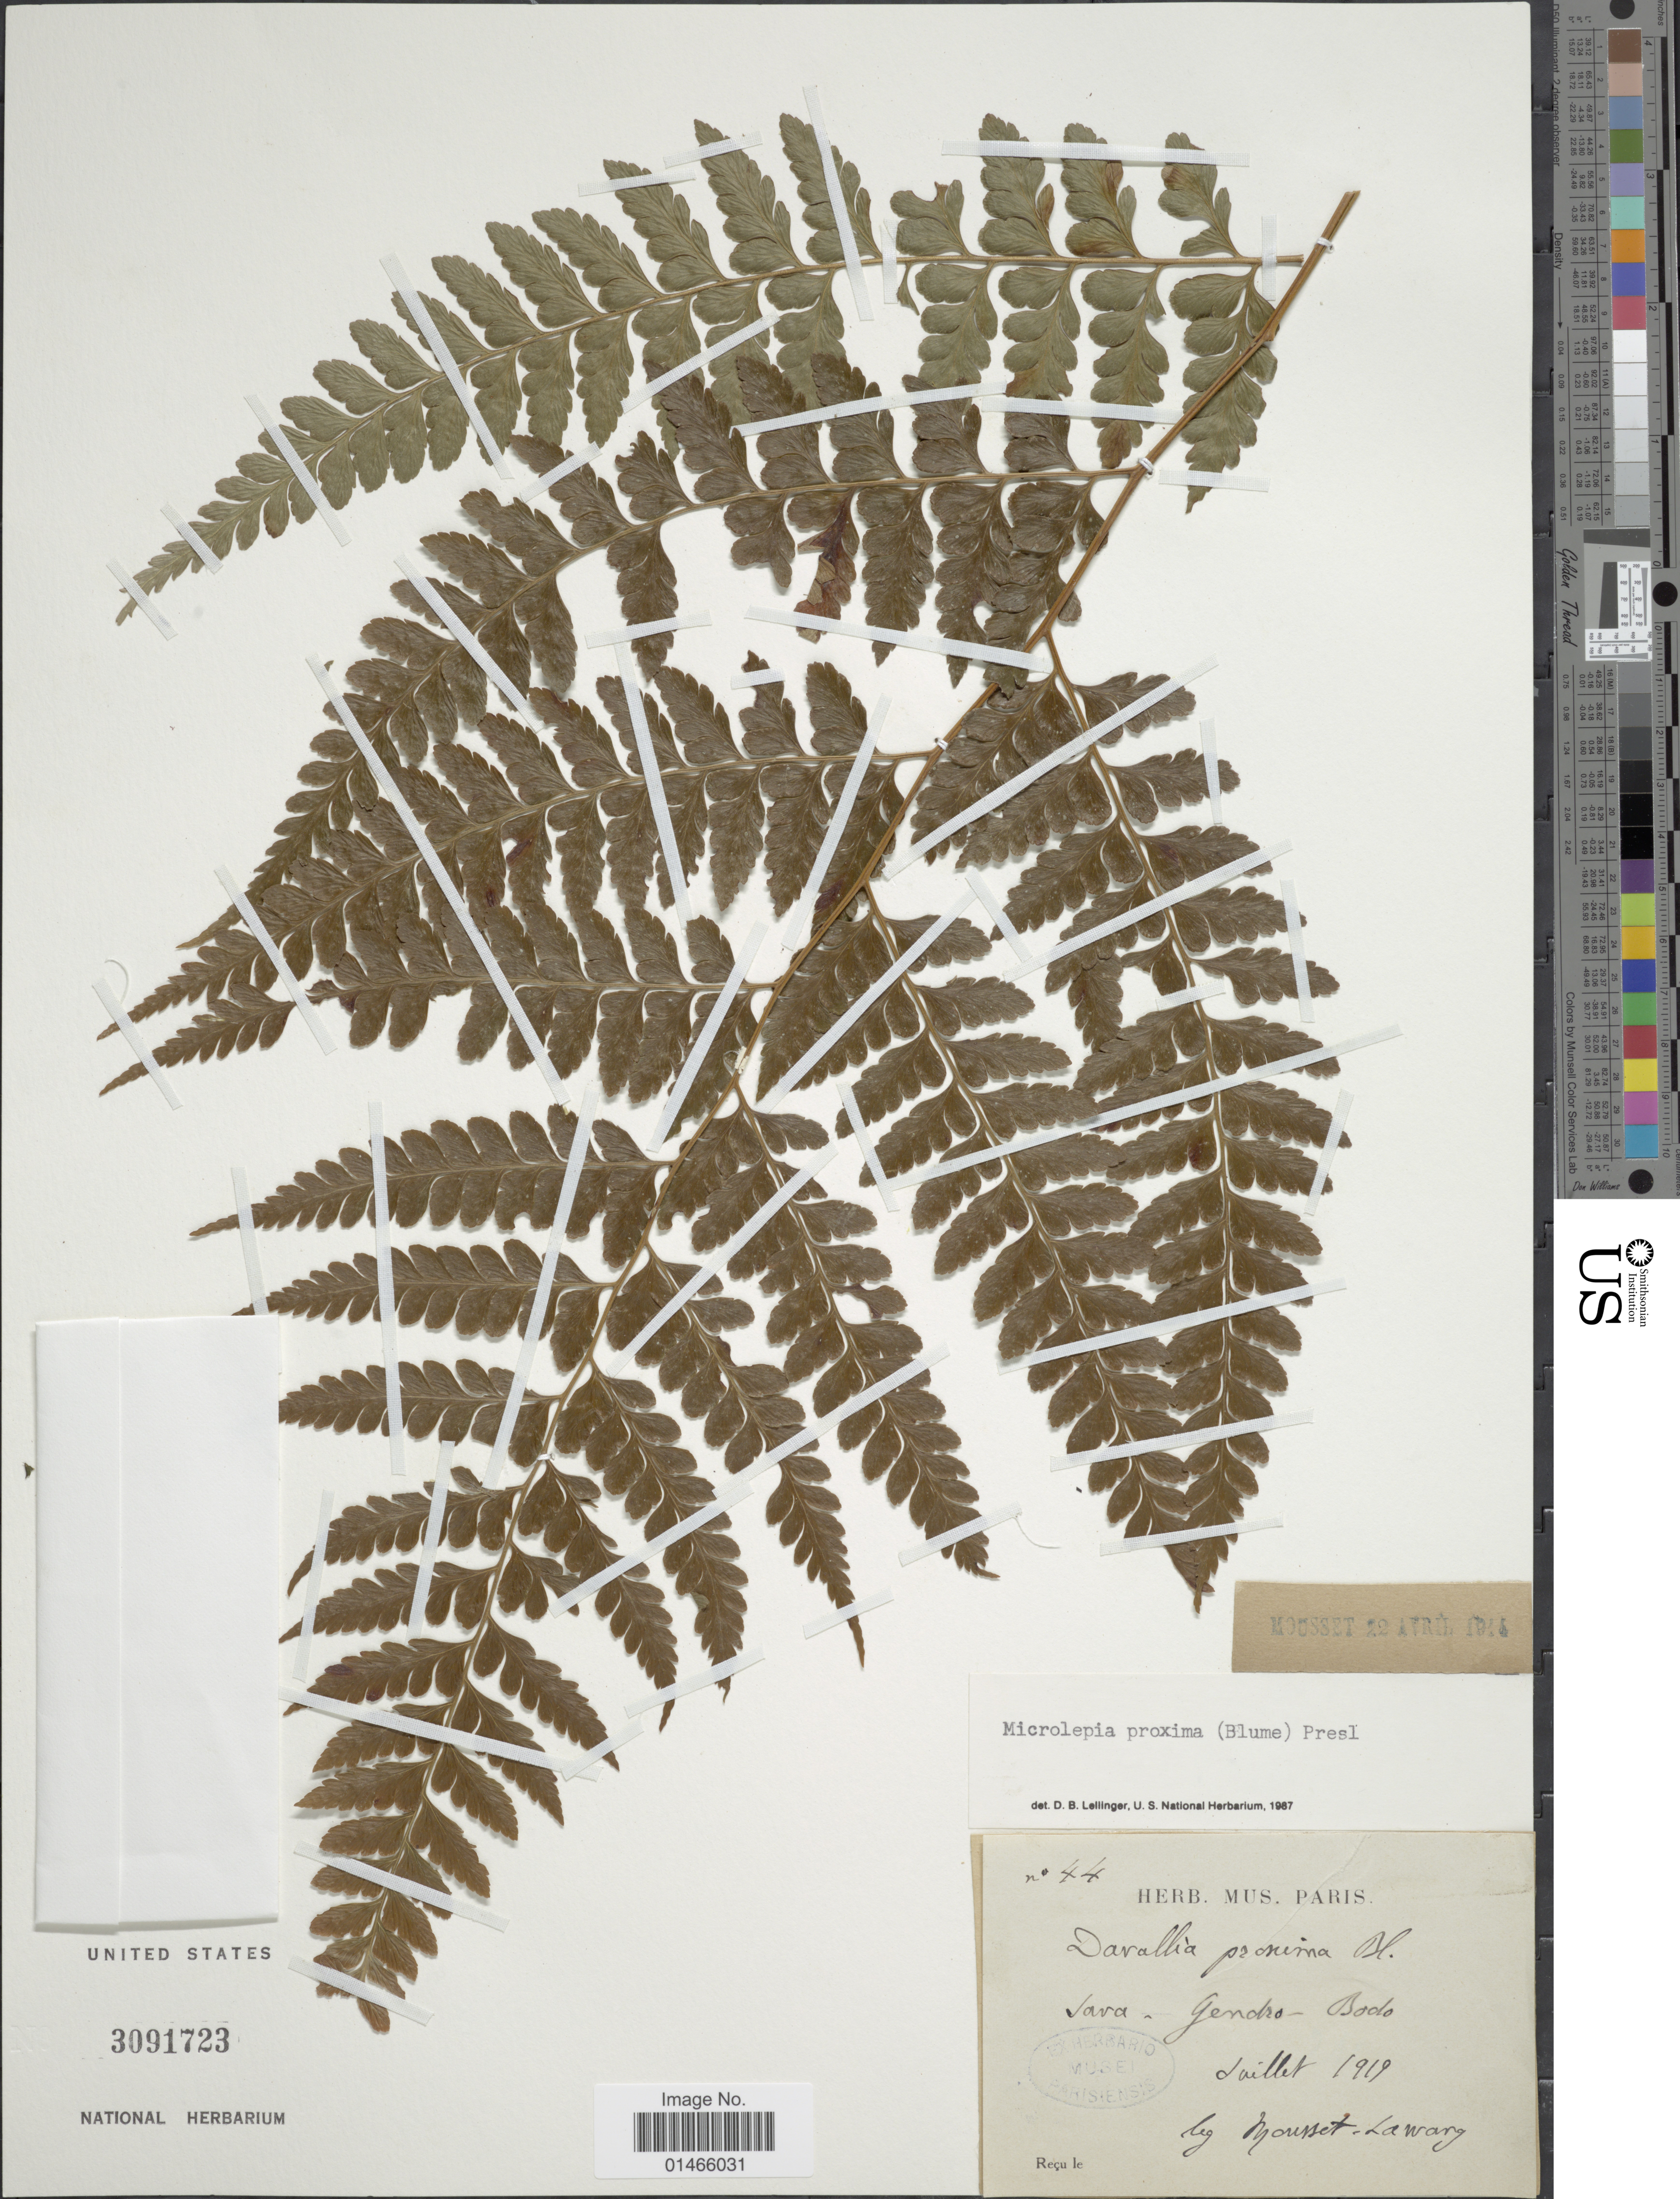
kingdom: Plantae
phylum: Tracheophyta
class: Polypodiopsida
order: Polypodiales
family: Dennstaedtiaceae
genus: Microlepia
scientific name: Microlepia proxima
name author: (Blume) C. Presl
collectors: Mousset-Lawang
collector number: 44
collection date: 1919-07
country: Indonesia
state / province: Java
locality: Jara, Gendro-Bodo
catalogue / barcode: US 3091723